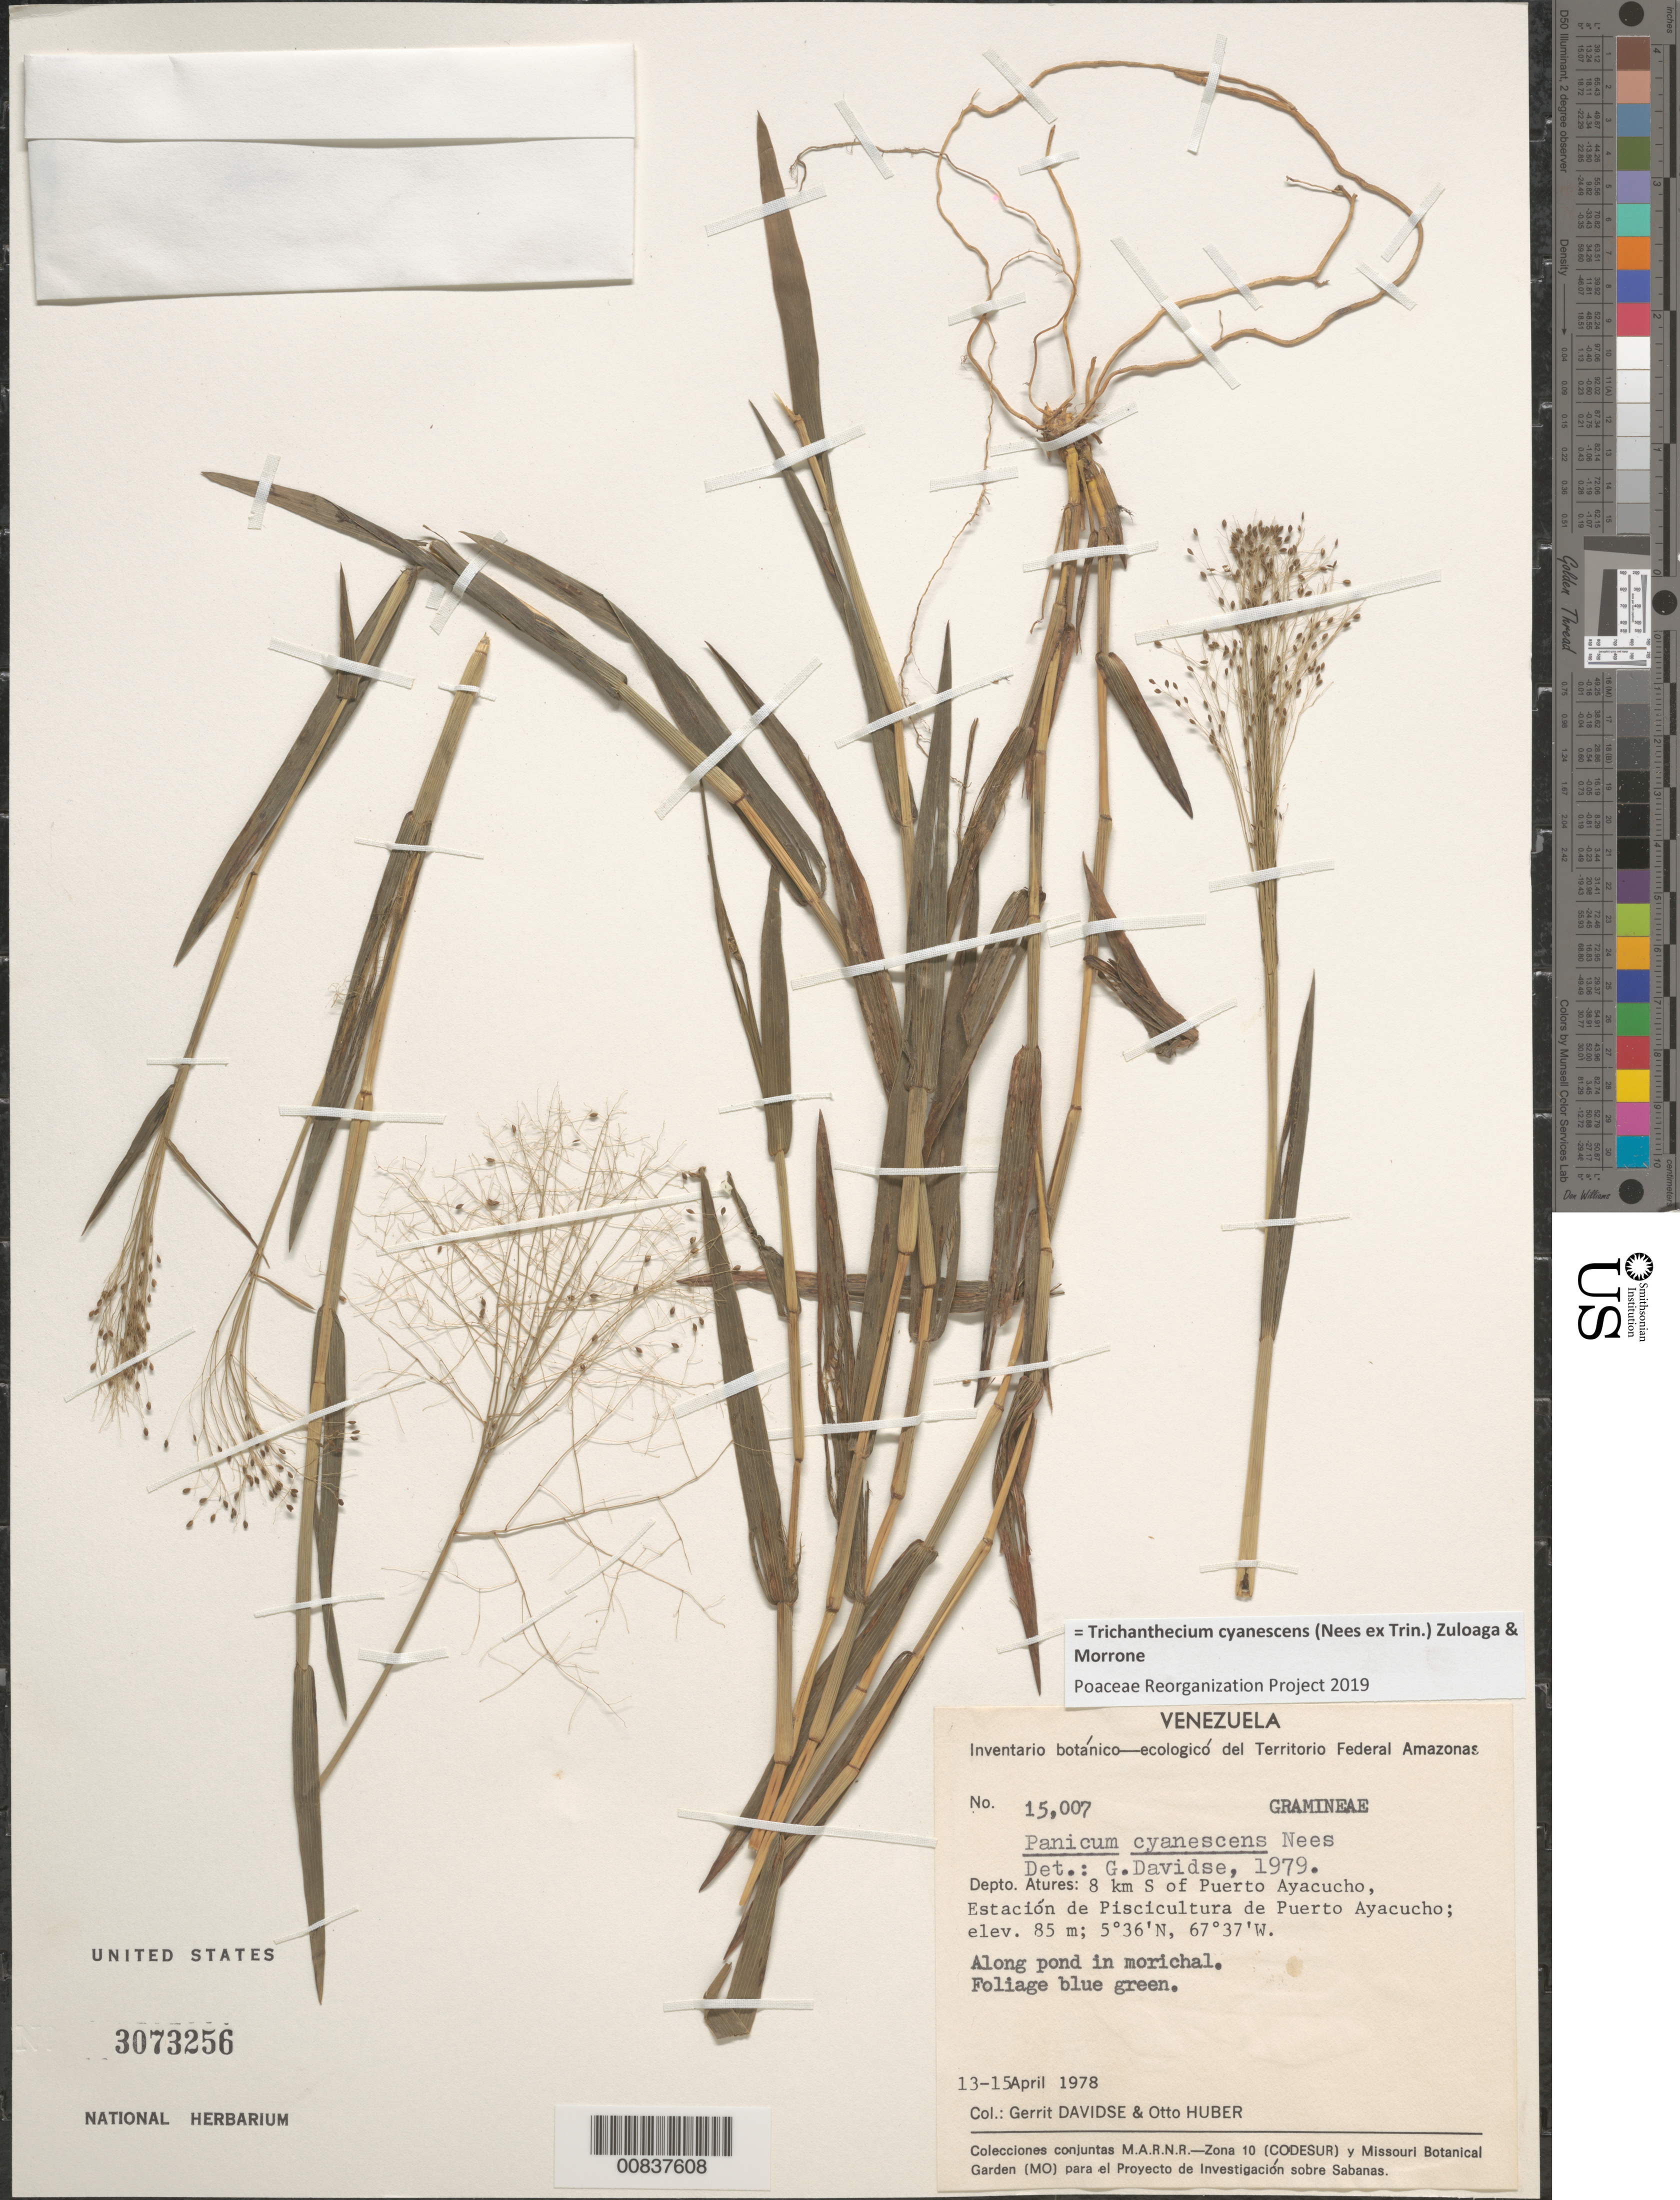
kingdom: Plantae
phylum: Tracheophyta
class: Liliopsida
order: Poales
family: Poaceae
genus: Panicum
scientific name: Panicum cyanescens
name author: Nees ex Trin.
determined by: Davidse, Gerrit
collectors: G. Davidse & O. Huber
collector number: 15007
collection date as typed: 13-Apr-78 to 15-Apr-78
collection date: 1978-04-13/1978-04-15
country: Venezuela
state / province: Amazonas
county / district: Atures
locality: Puerto Ayacucho, 8 km S of, Estación de Piscicultura de Puerto Ayacucho, Río Orinoco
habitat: Along pond in morichal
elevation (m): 85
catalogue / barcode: US 3073256